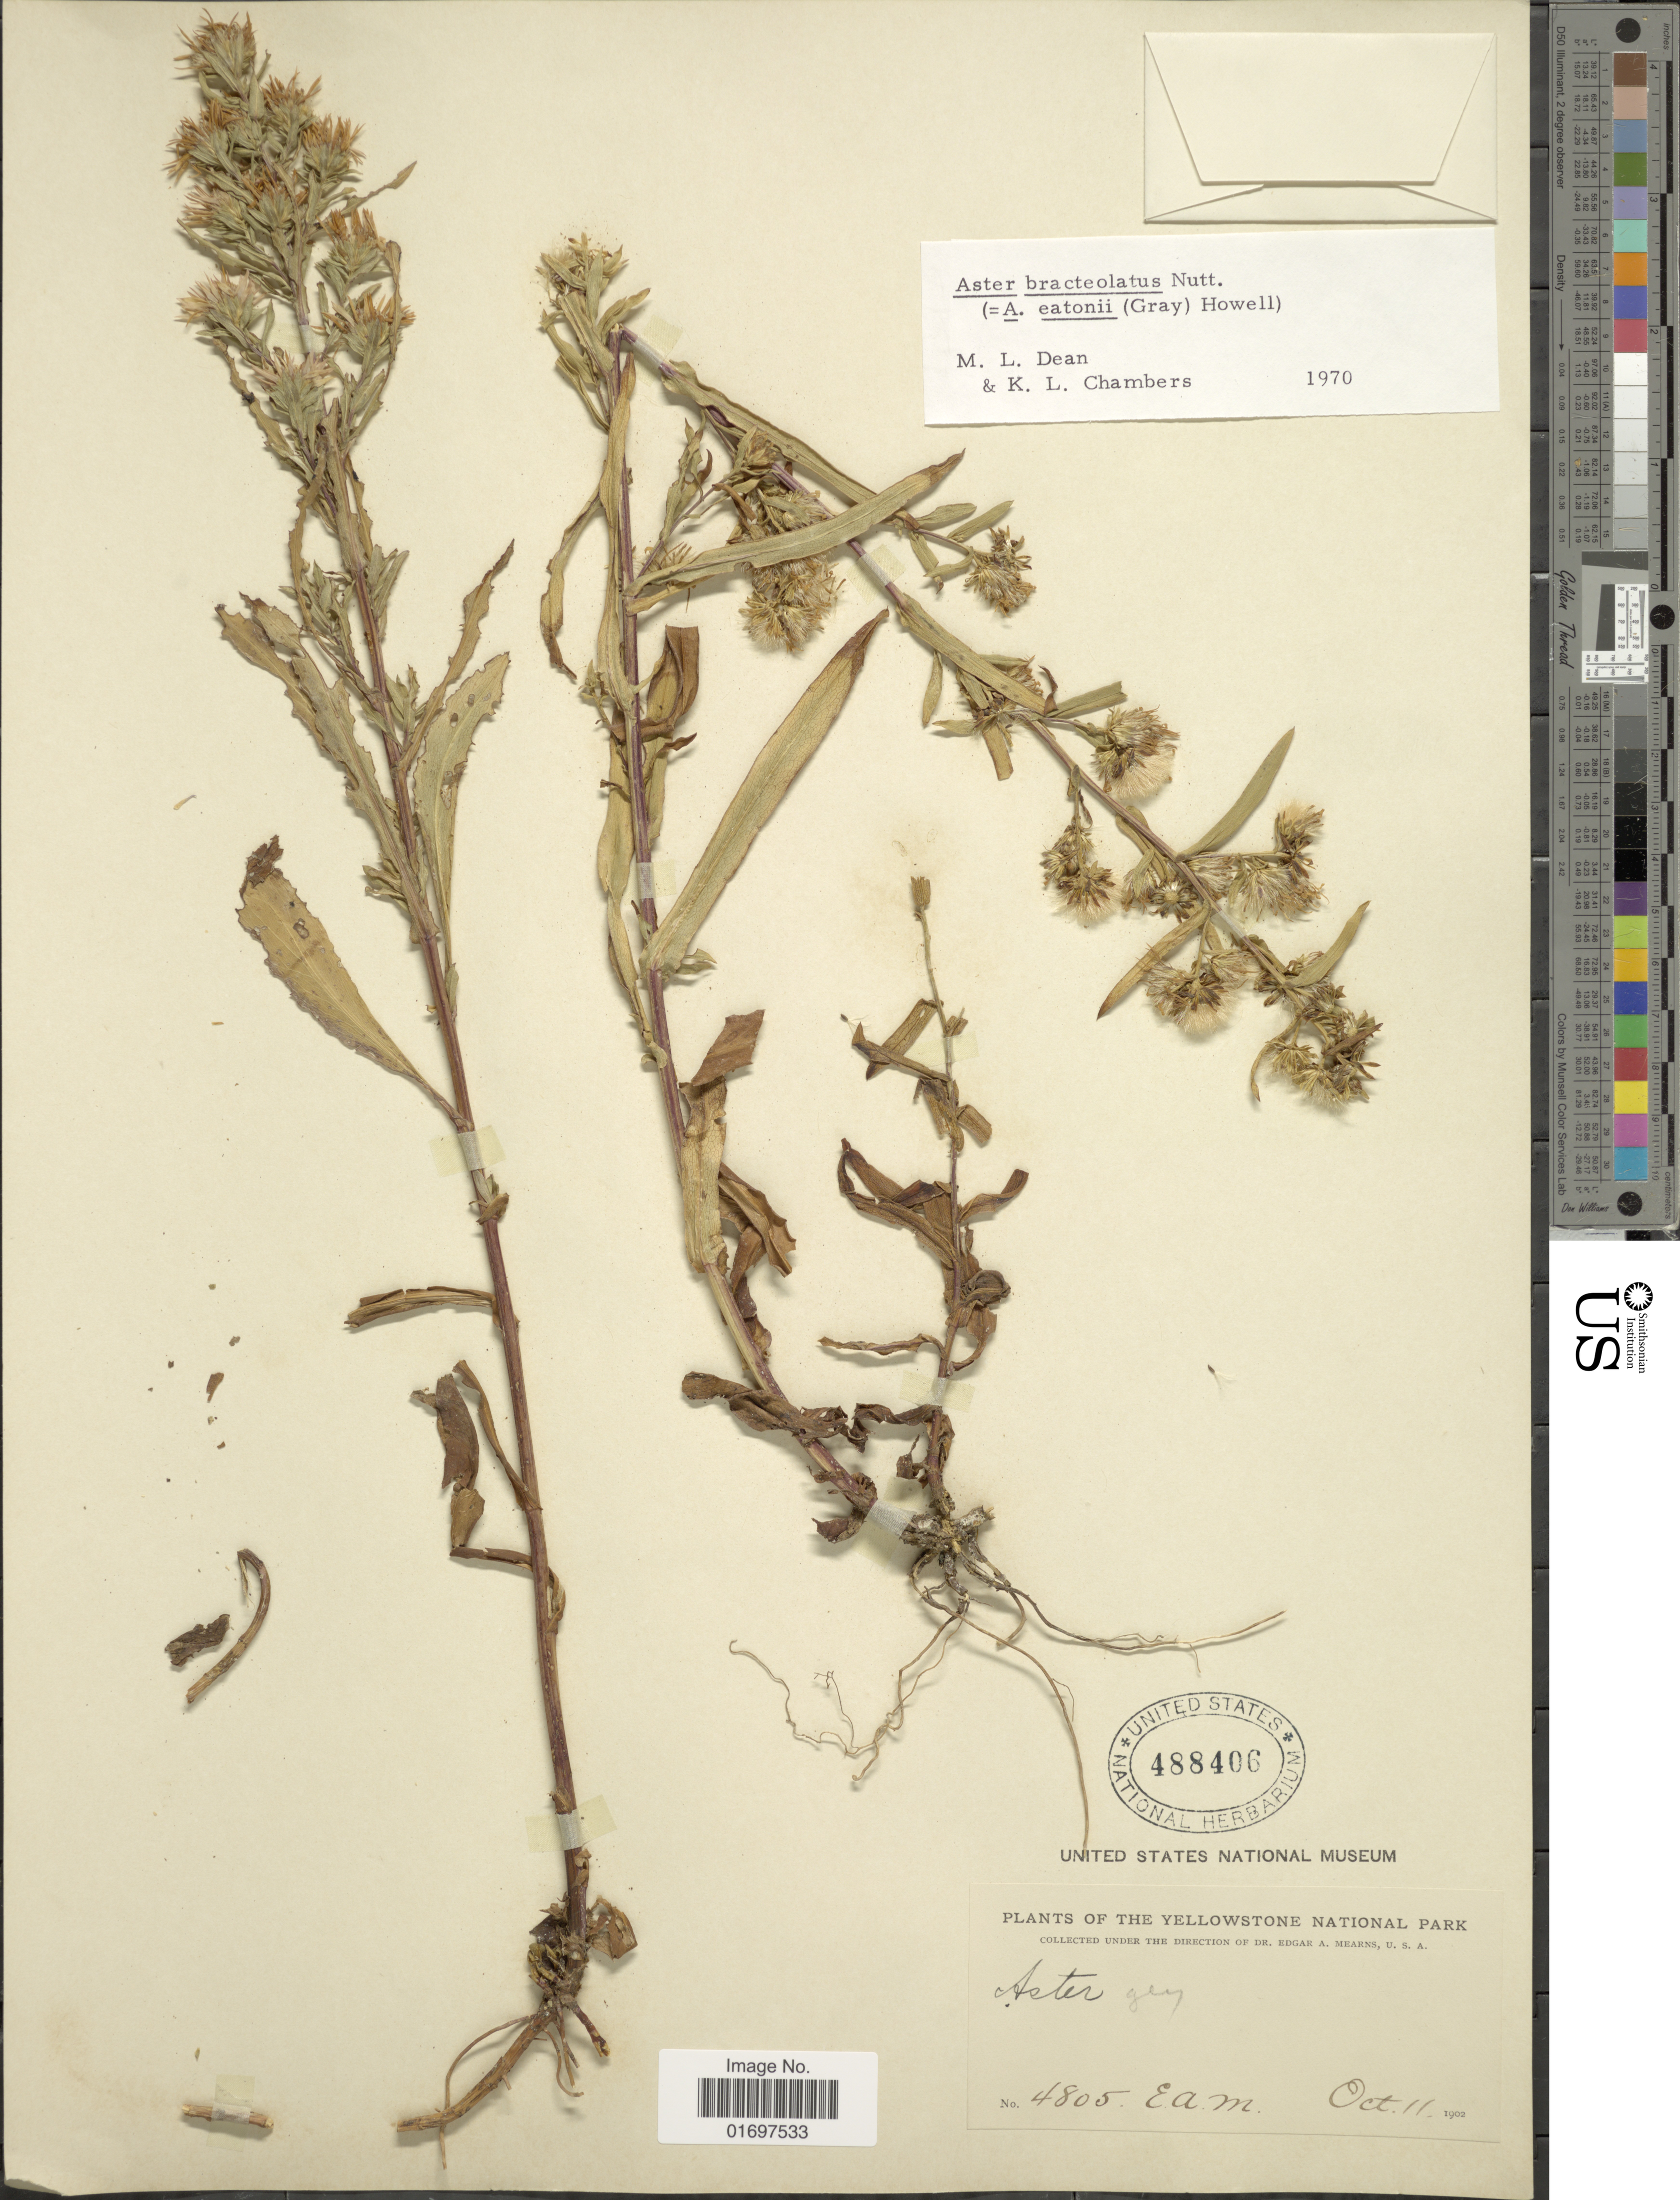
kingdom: Plantae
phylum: Tracheophyta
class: Magnoliopsida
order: Asterales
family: Asteraceae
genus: Symphyotrichum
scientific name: Symphyotrichum bracteolatum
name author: (Nutt.) G.L. Nesom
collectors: E. A. Mearns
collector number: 4805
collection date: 1902-10-11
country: United States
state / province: Wyoming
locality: Yellowstone National Park.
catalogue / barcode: US 488406